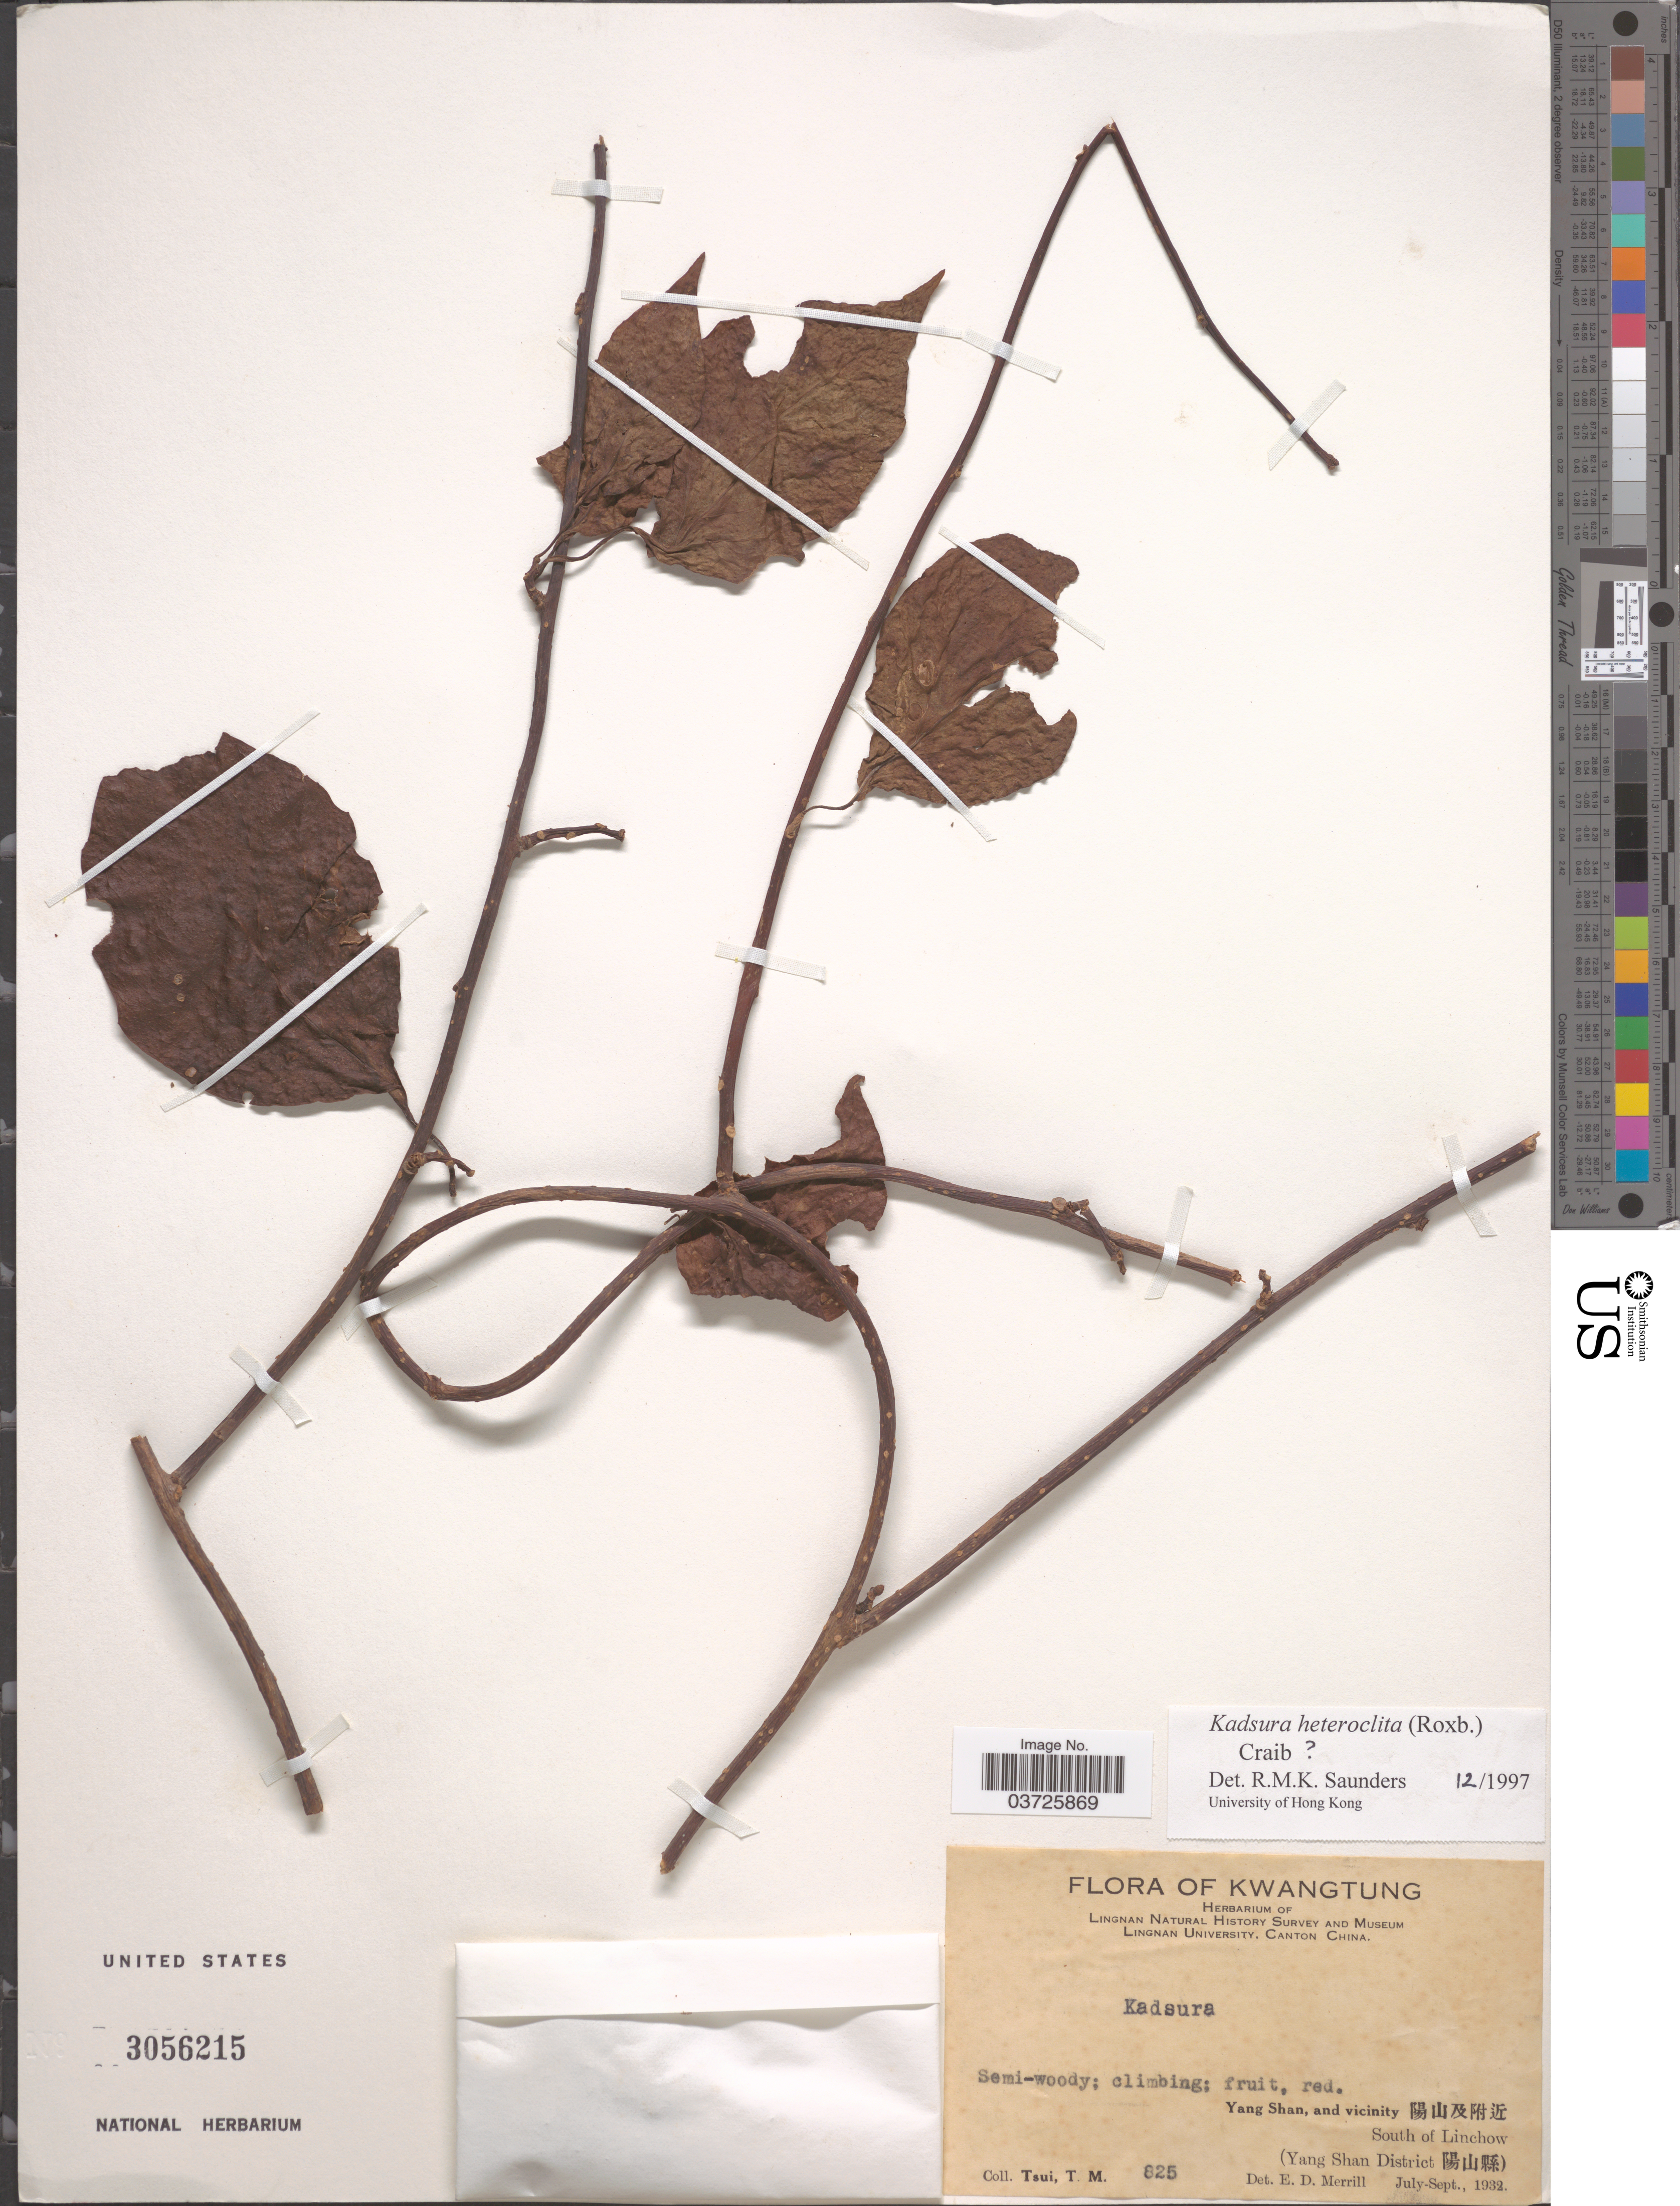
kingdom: Plantae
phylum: Tracheophyta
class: Magnoliopsida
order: Austrobaileyales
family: Schisandraceae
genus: Kadsura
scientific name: Kadsura heteroclita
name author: (Roxb.) Craib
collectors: T. Tsui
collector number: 825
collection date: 1932-07/1932-09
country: China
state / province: Guangdong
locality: Yang Shan, and vicinity X. South of Linchow. (Yang Shan District X).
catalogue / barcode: US 3056215